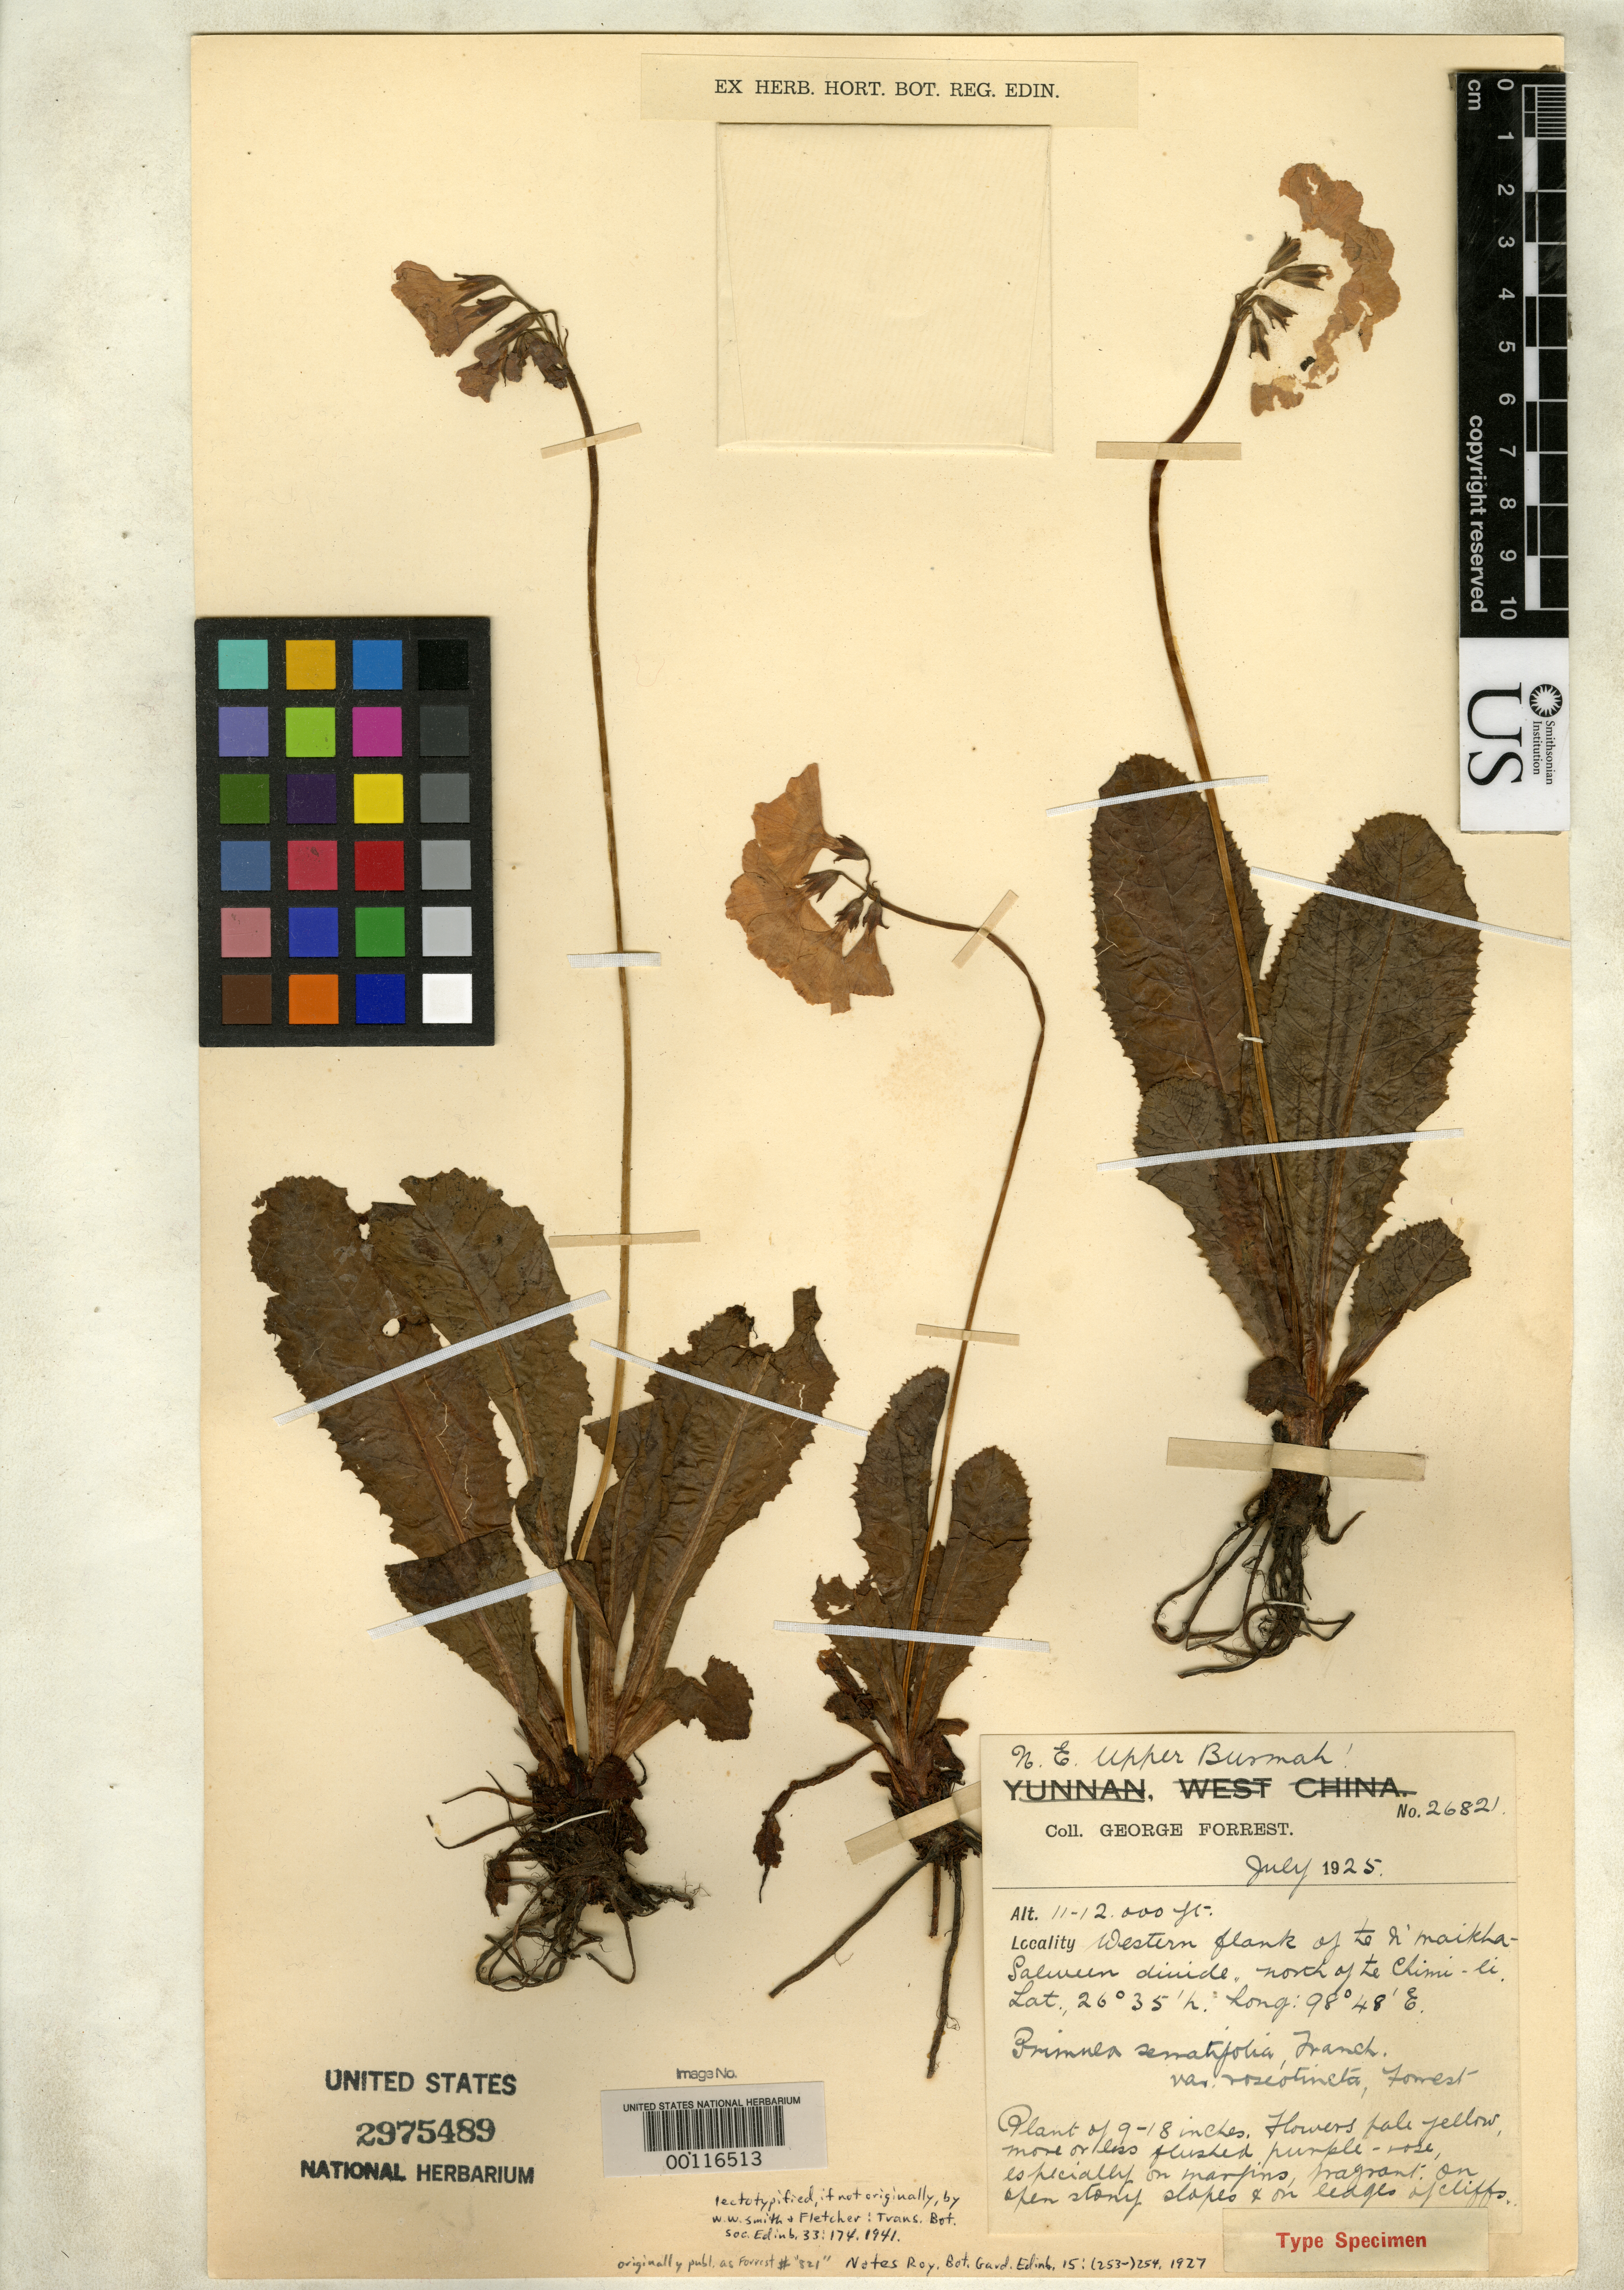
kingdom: Plantae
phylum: Tracheophyta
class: Magnoliopsida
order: Ericales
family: Primulaceae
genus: Primula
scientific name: Primula serratifolia var. roseo-tincta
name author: Forrest in W.W. Sm. & Forrest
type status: Isolectotype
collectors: G. Forrest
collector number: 26821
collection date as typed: Jul 1925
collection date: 1925-07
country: Myanmar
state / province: Kachin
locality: Western flank of Te N'maikha - Salween divide, N of Te Chim-li.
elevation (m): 3353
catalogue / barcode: US 2975489